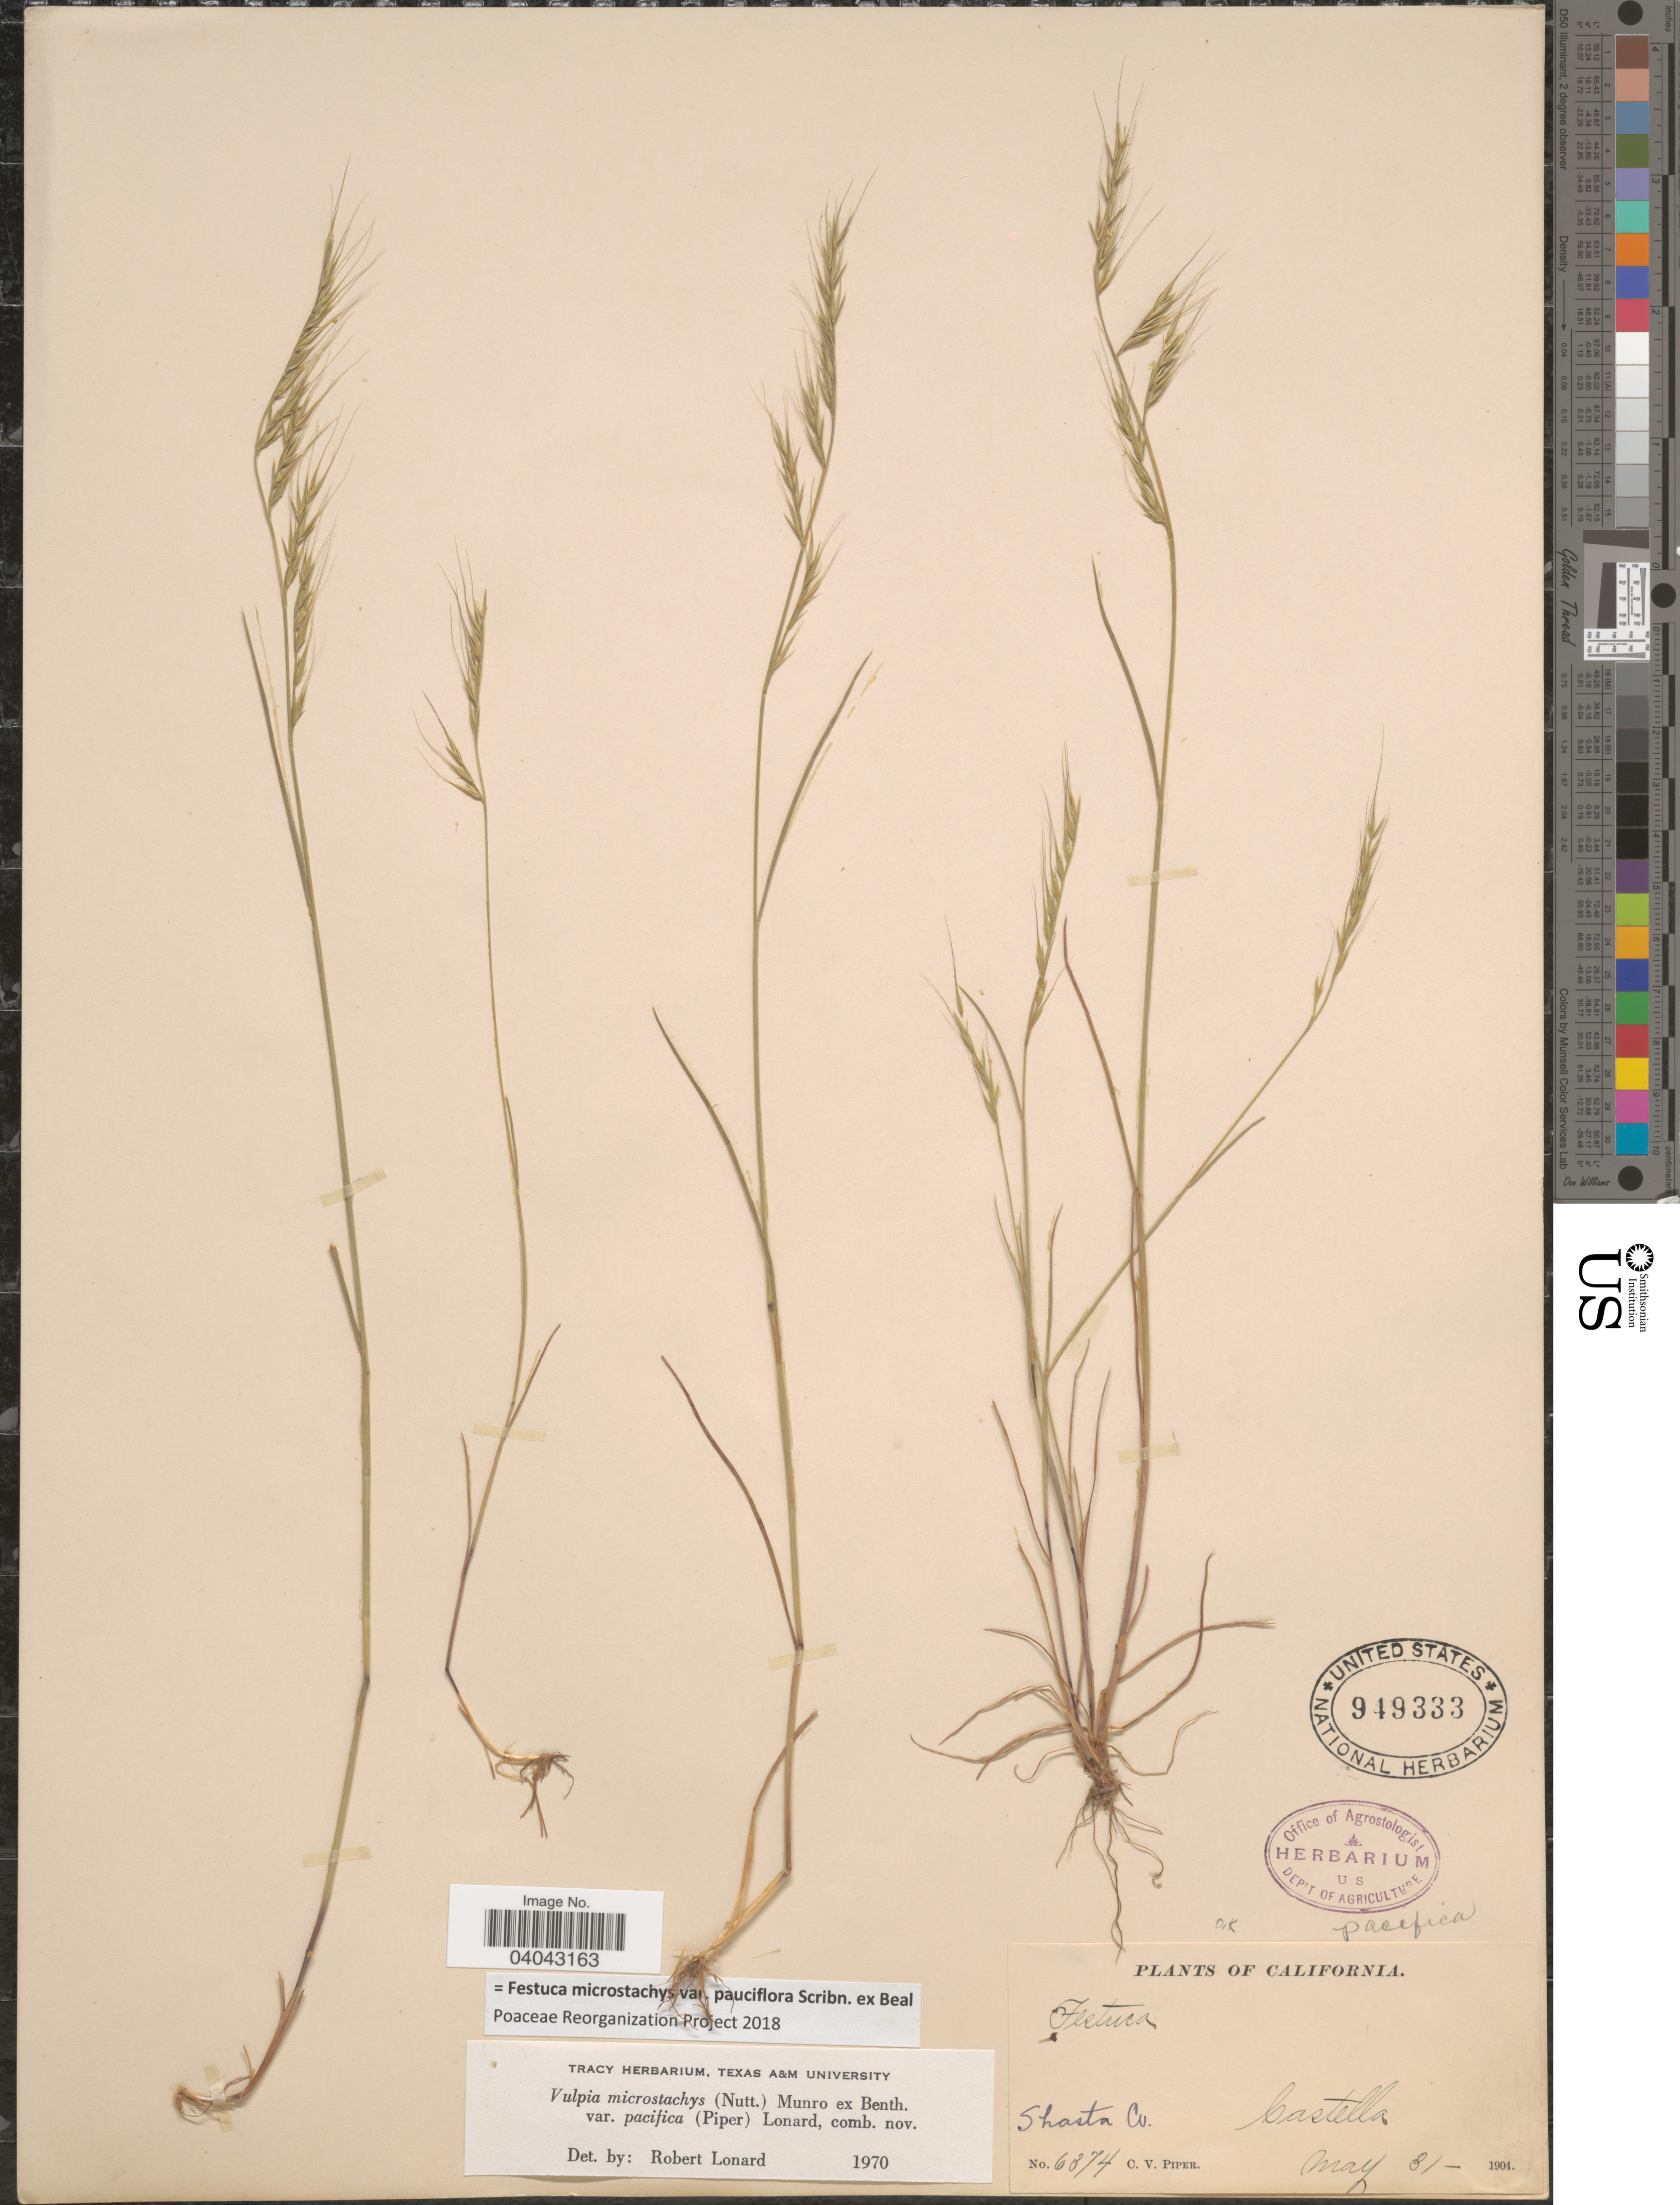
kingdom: Plantae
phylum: Tracheophyta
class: Liliopsida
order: Poales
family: Poaceae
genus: Festuca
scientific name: Festuca microstachys var. pauciflora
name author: Scribn. ex W.J. Beal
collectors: C. V. Piper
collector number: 6374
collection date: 1904-05-31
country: United States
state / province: California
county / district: Shasta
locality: Shasta Co. Castella.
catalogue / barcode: US 949333